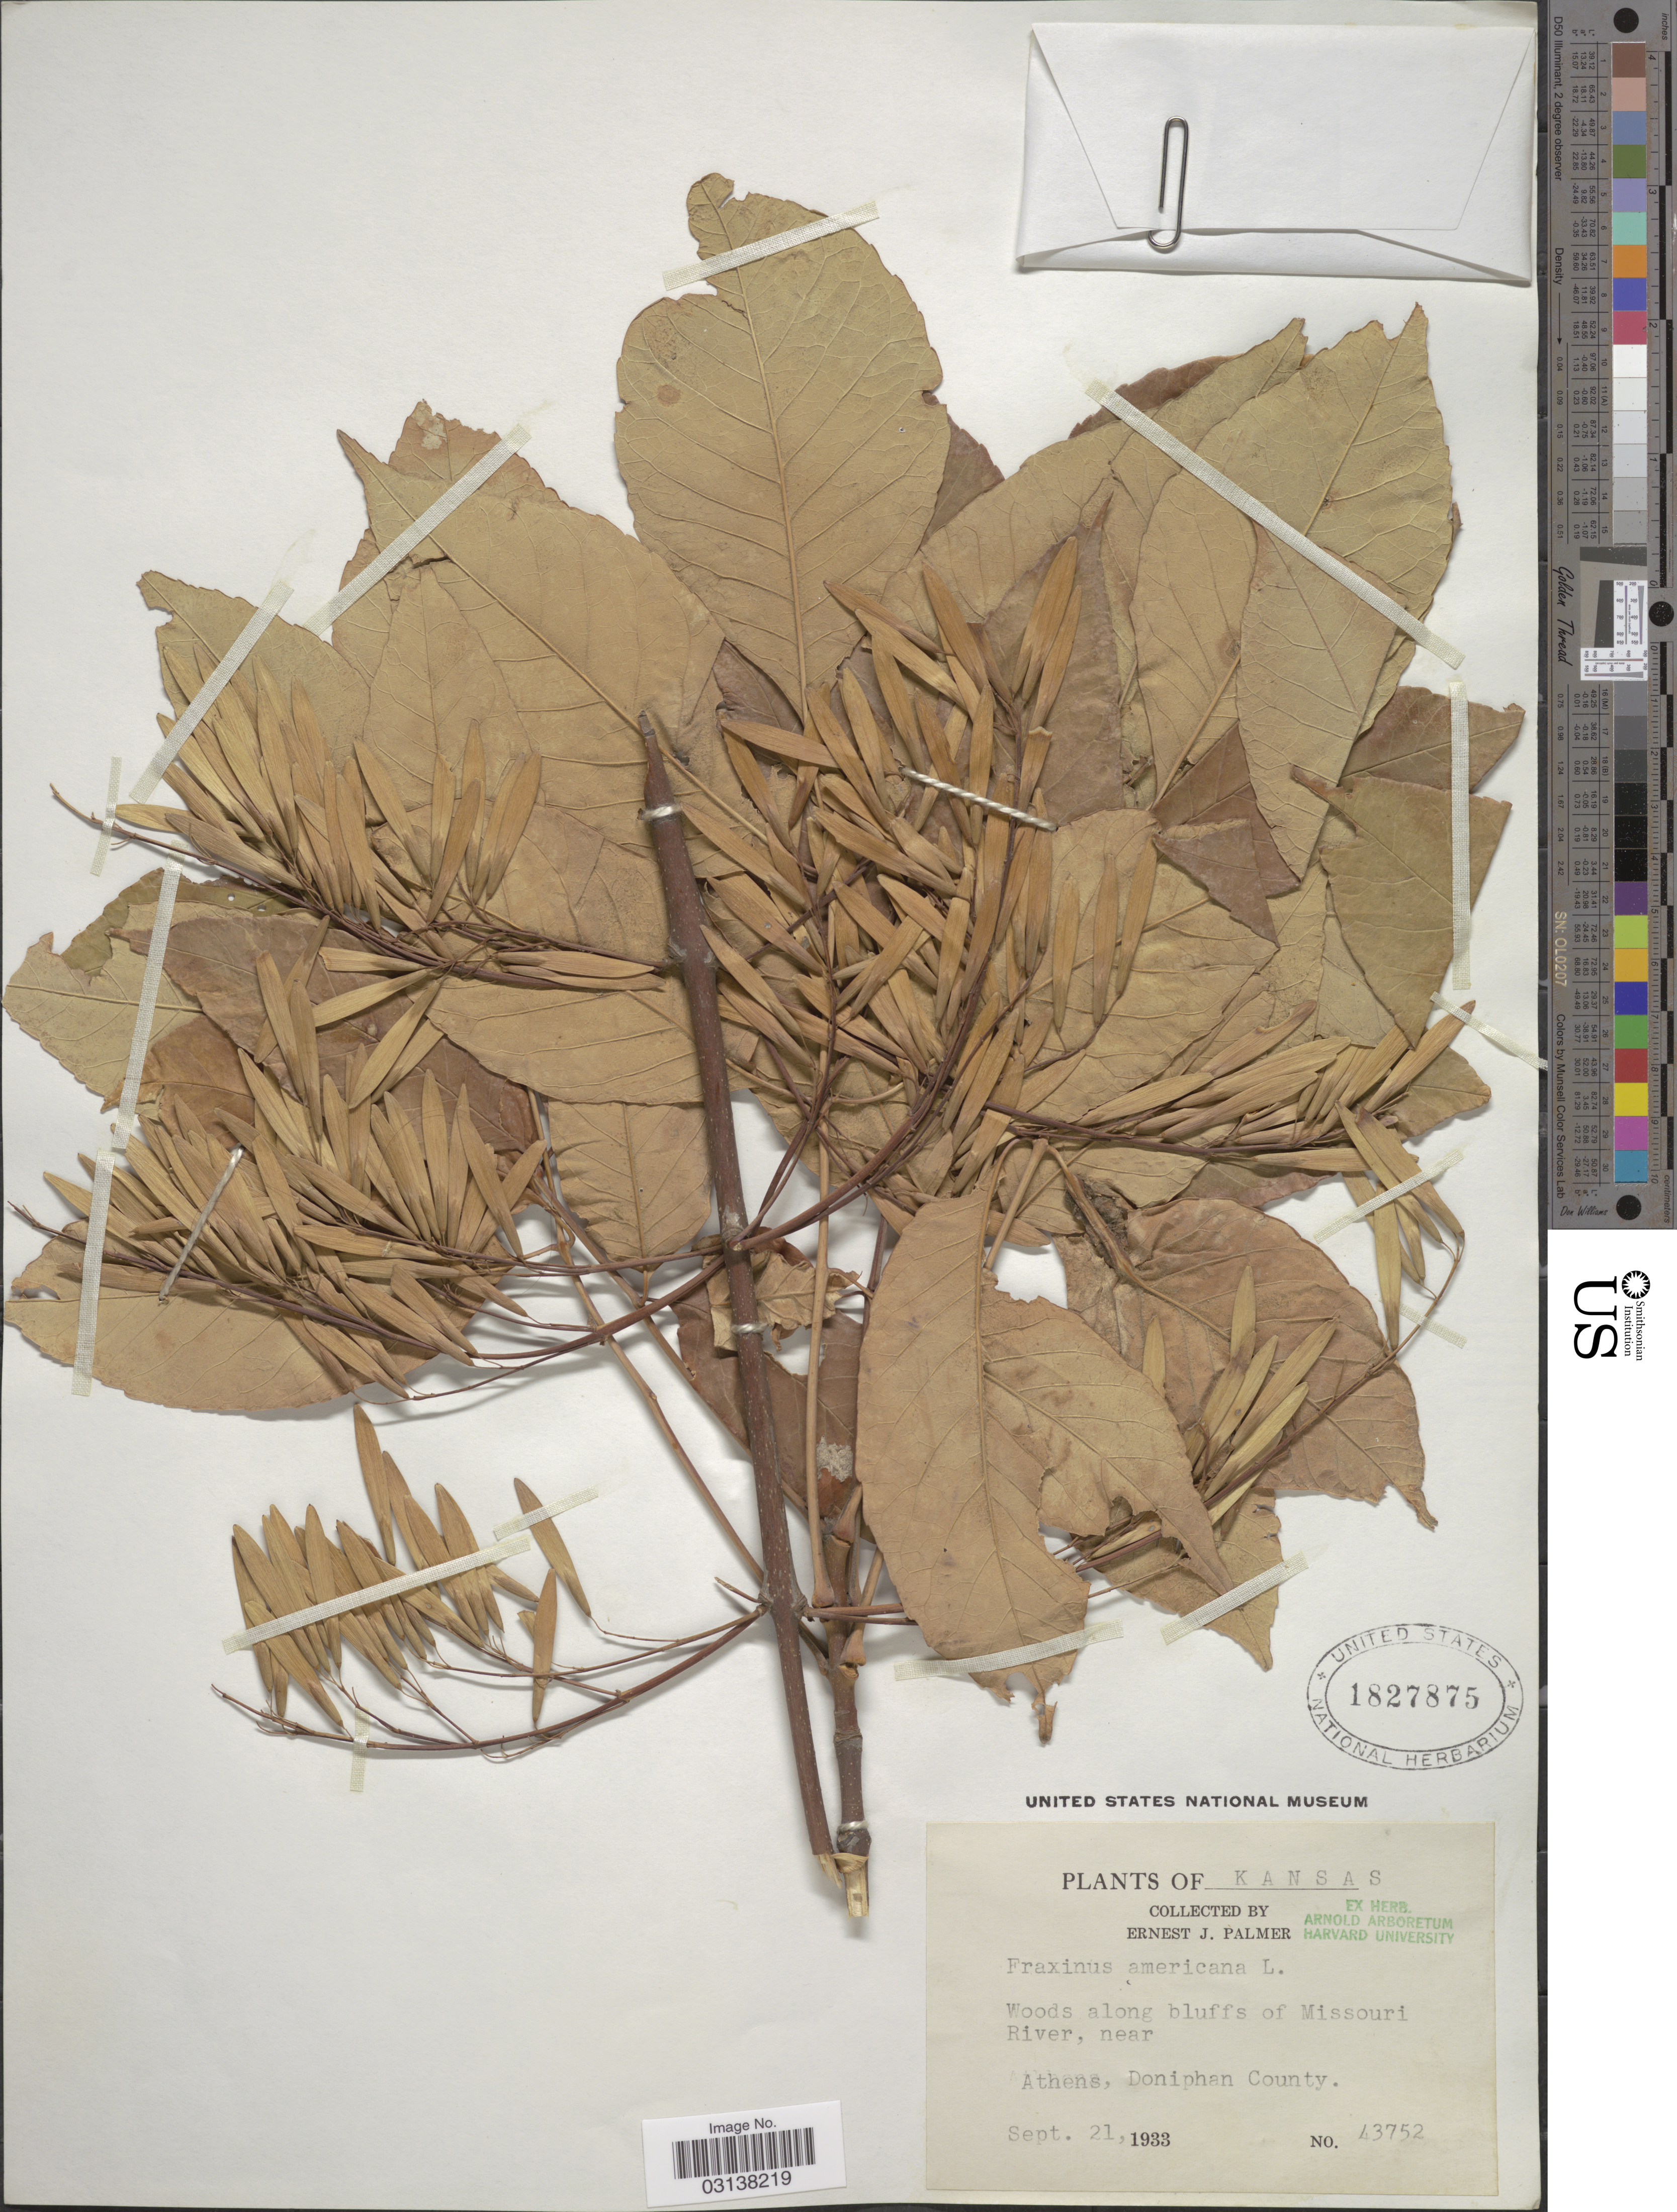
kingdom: Plantae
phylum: Tracheophyta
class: Magnoliopsida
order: Lamiales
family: Oleaceae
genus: Fraxinus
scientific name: Fraxinus americana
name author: L.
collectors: E. J. Palmer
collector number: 43752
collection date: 1933-09-21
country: United States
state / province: Kansas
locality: Woods along bluffs of Missouri River, near Athens, Doniphan County.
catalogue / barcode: US 1827875